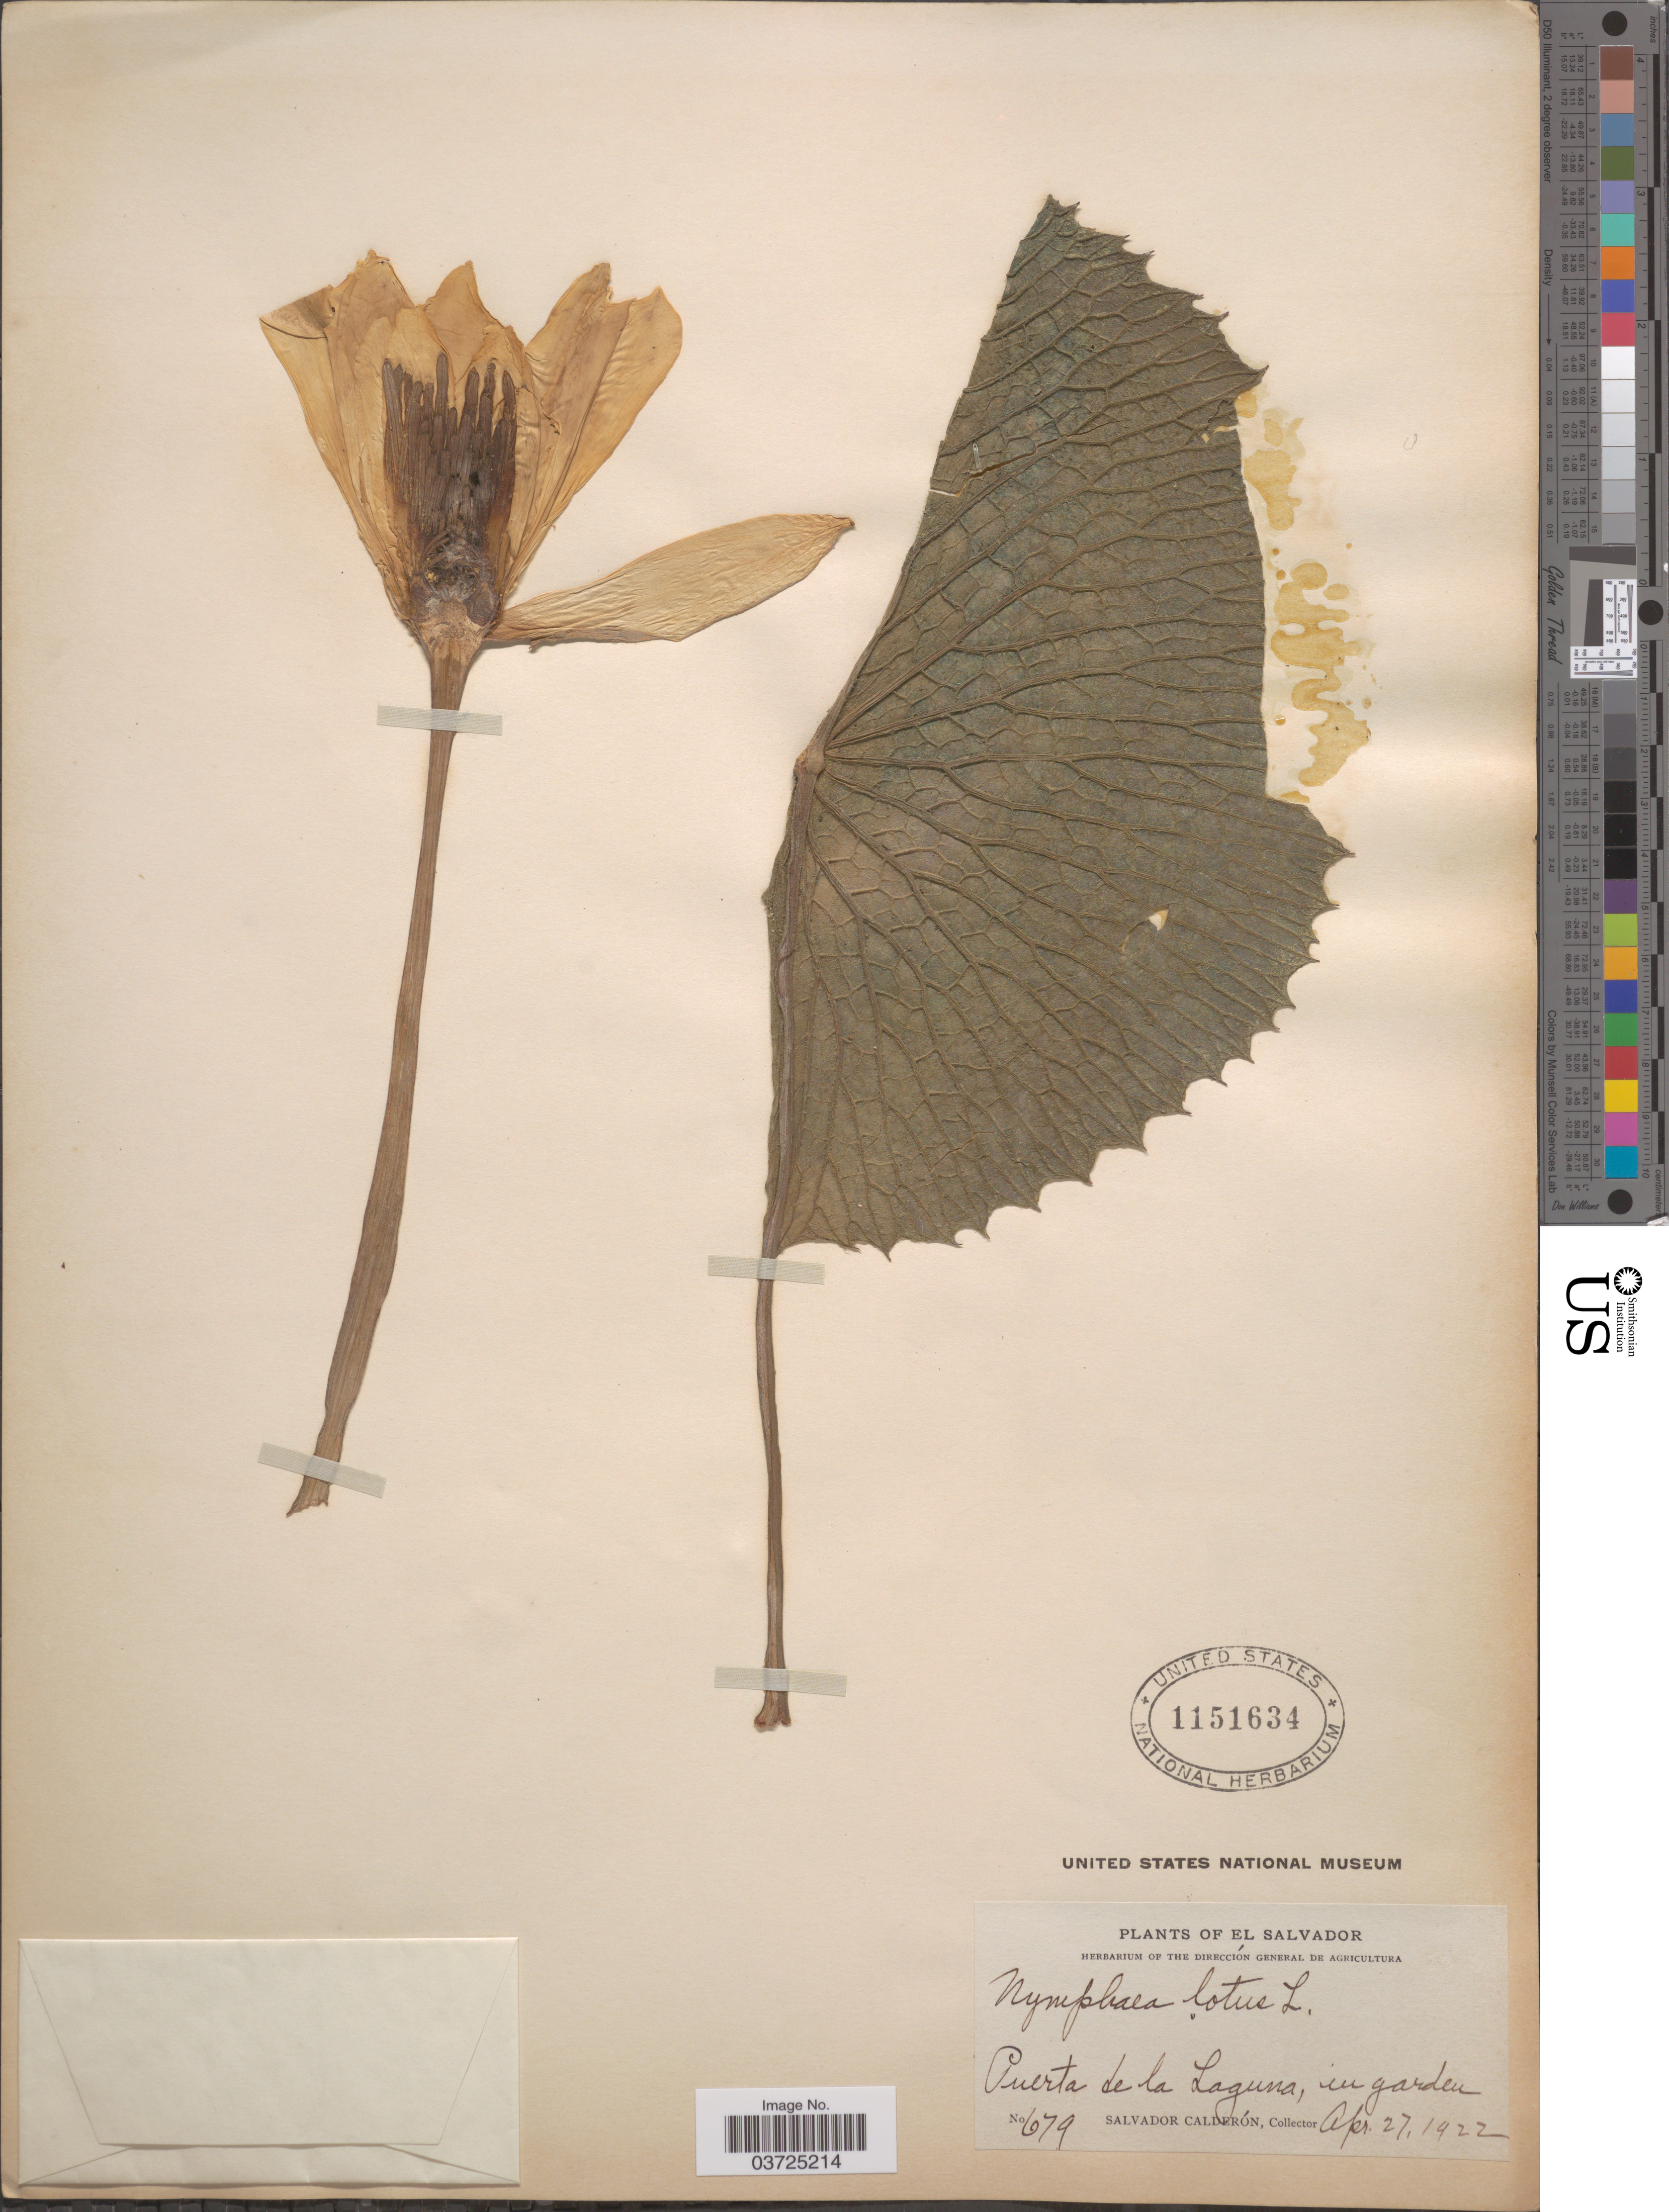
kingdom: Plantae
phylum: Tracheophyta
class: Magnoliopsida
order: Nymphaeales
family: Nymphaeaceae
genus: Nymphaea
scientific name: Nymphaea lotus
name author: L.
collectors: S. Calderón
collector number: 679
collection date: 1922-04-27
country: El Salvador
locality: Puerta de la Laguna, in garden.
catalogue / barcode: US 1151634